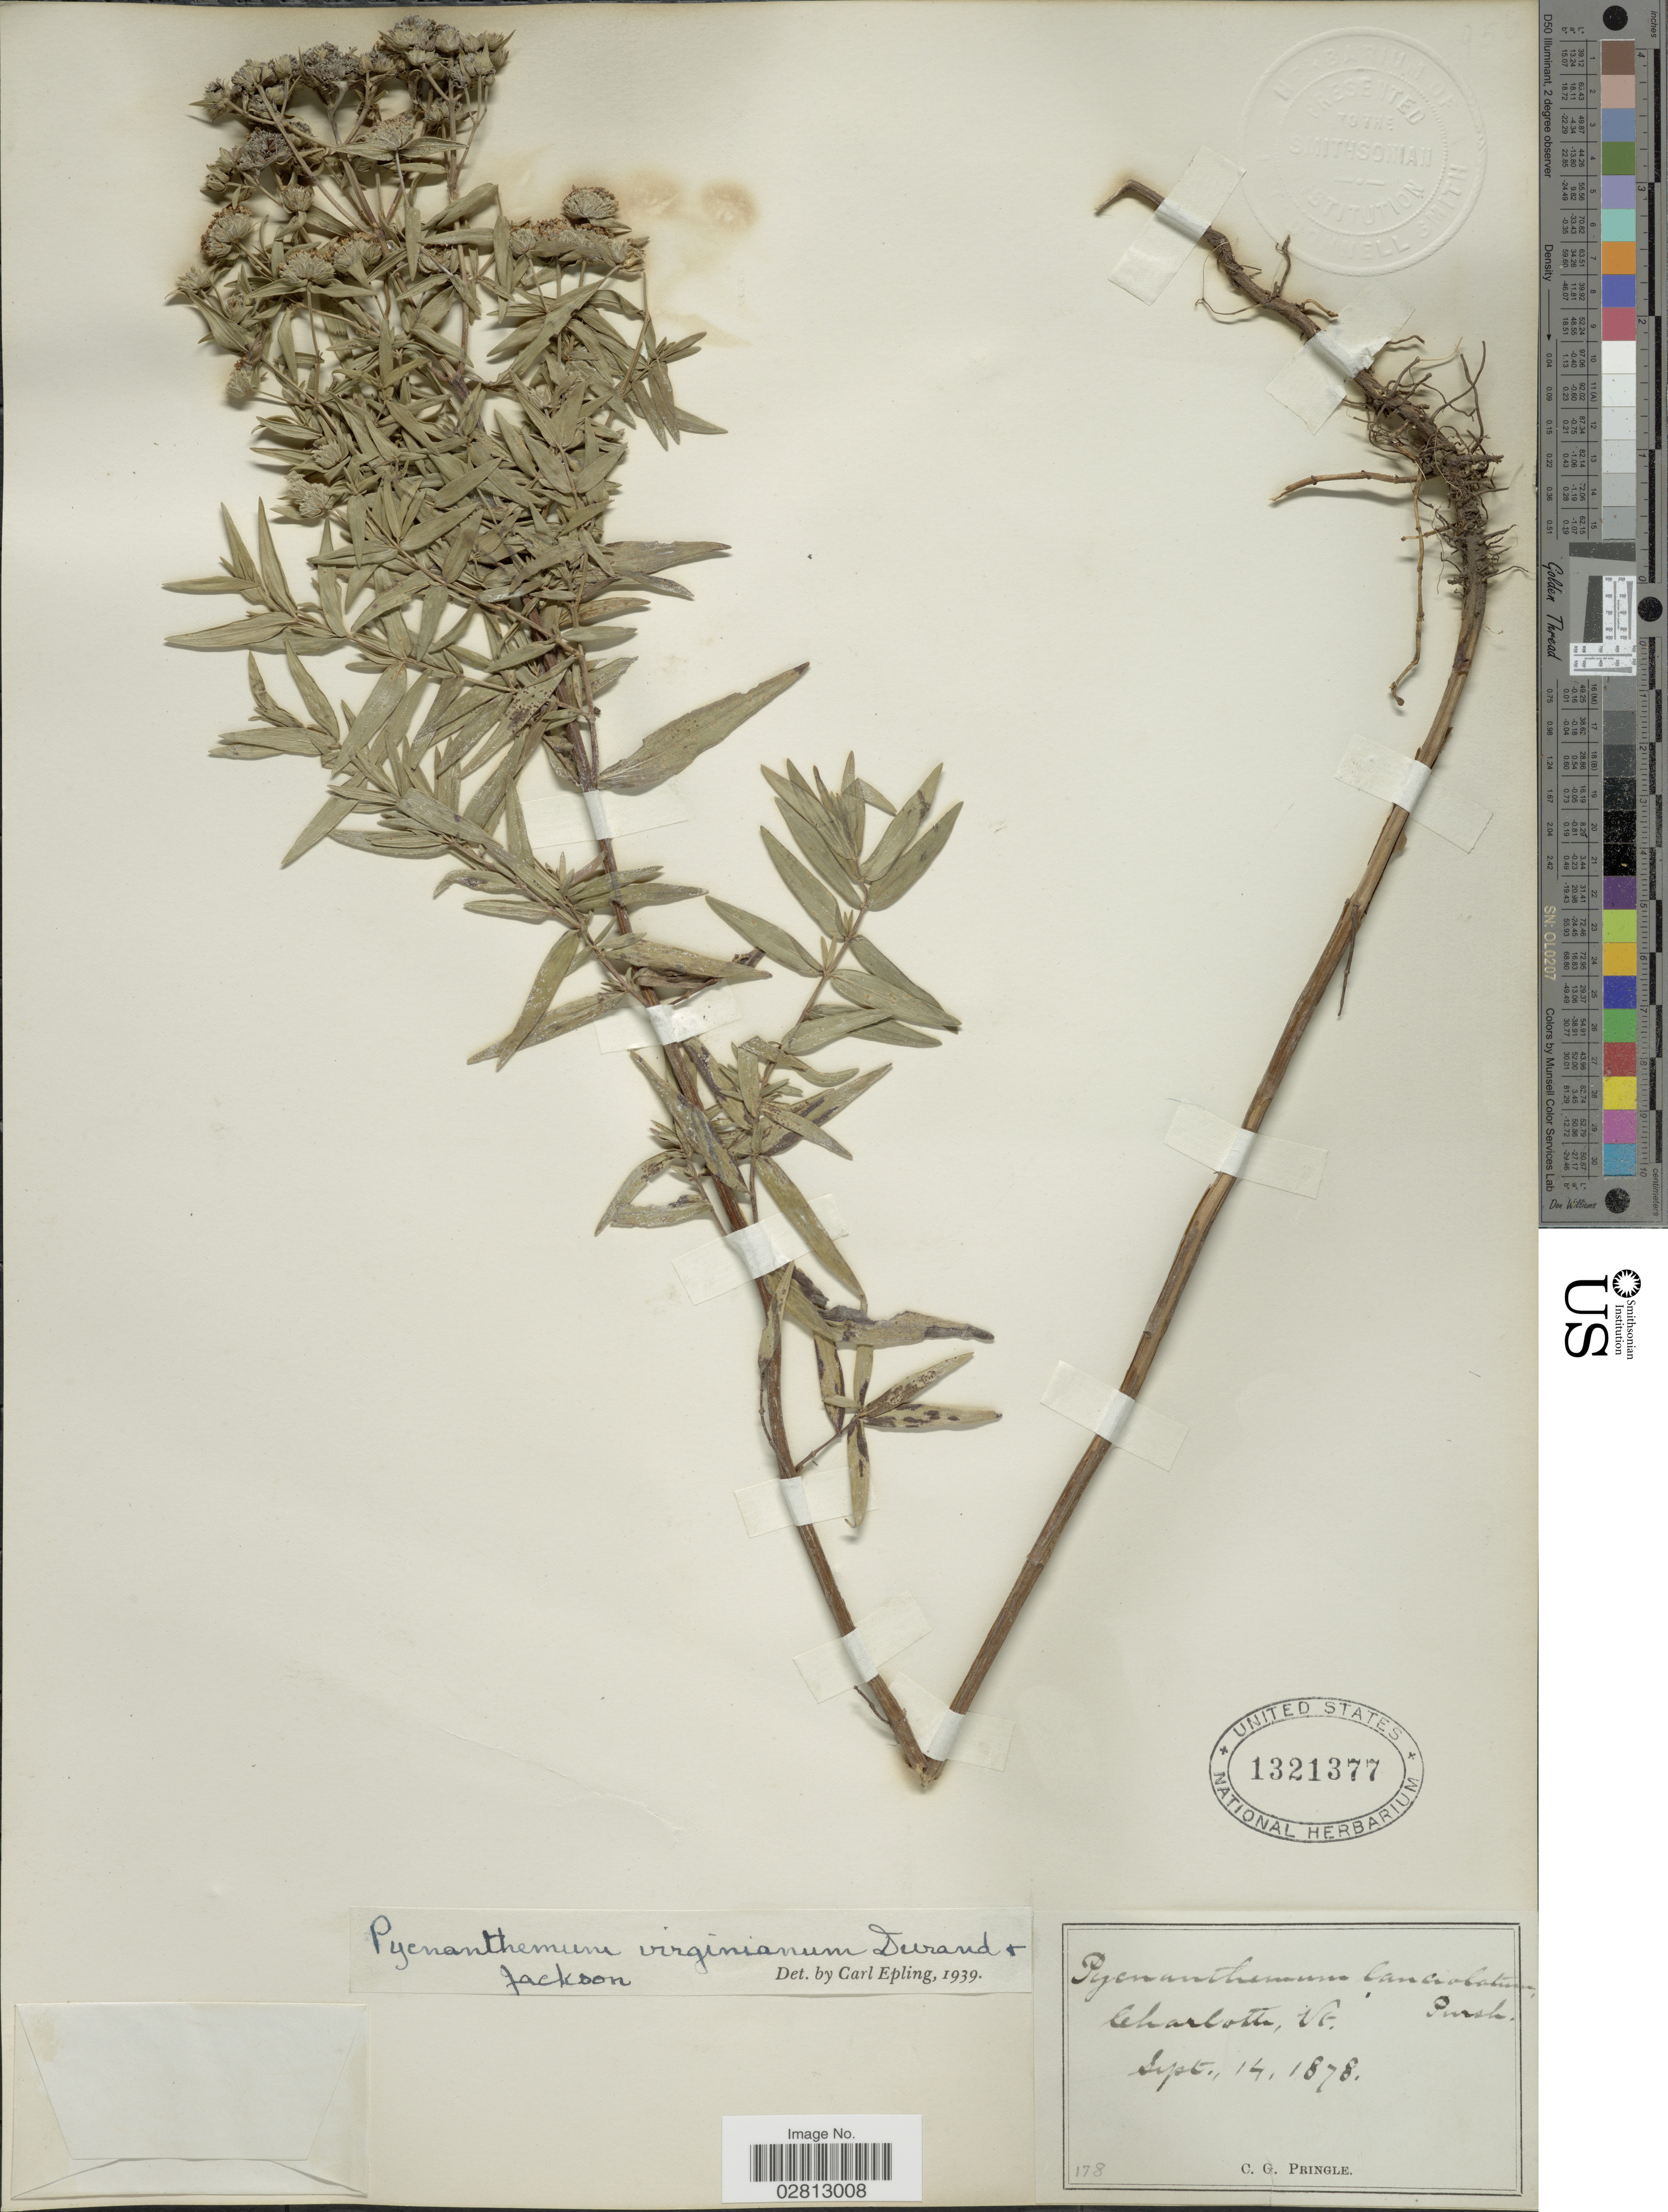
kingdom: Plantae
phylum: Tracheophyta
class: Magnoliopsida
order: Lamiales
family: Lamiaceae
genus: Pycnanthemum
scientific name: Pycnanthemum virginianum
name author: (L.) Durand & B.D. Jacks. ex B.L. Rob. & Fernald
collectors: C. G. Pringle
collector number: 178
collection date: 1878-09-14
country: United States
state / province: Vermont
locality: Charlotte.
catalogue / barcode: US 1321377